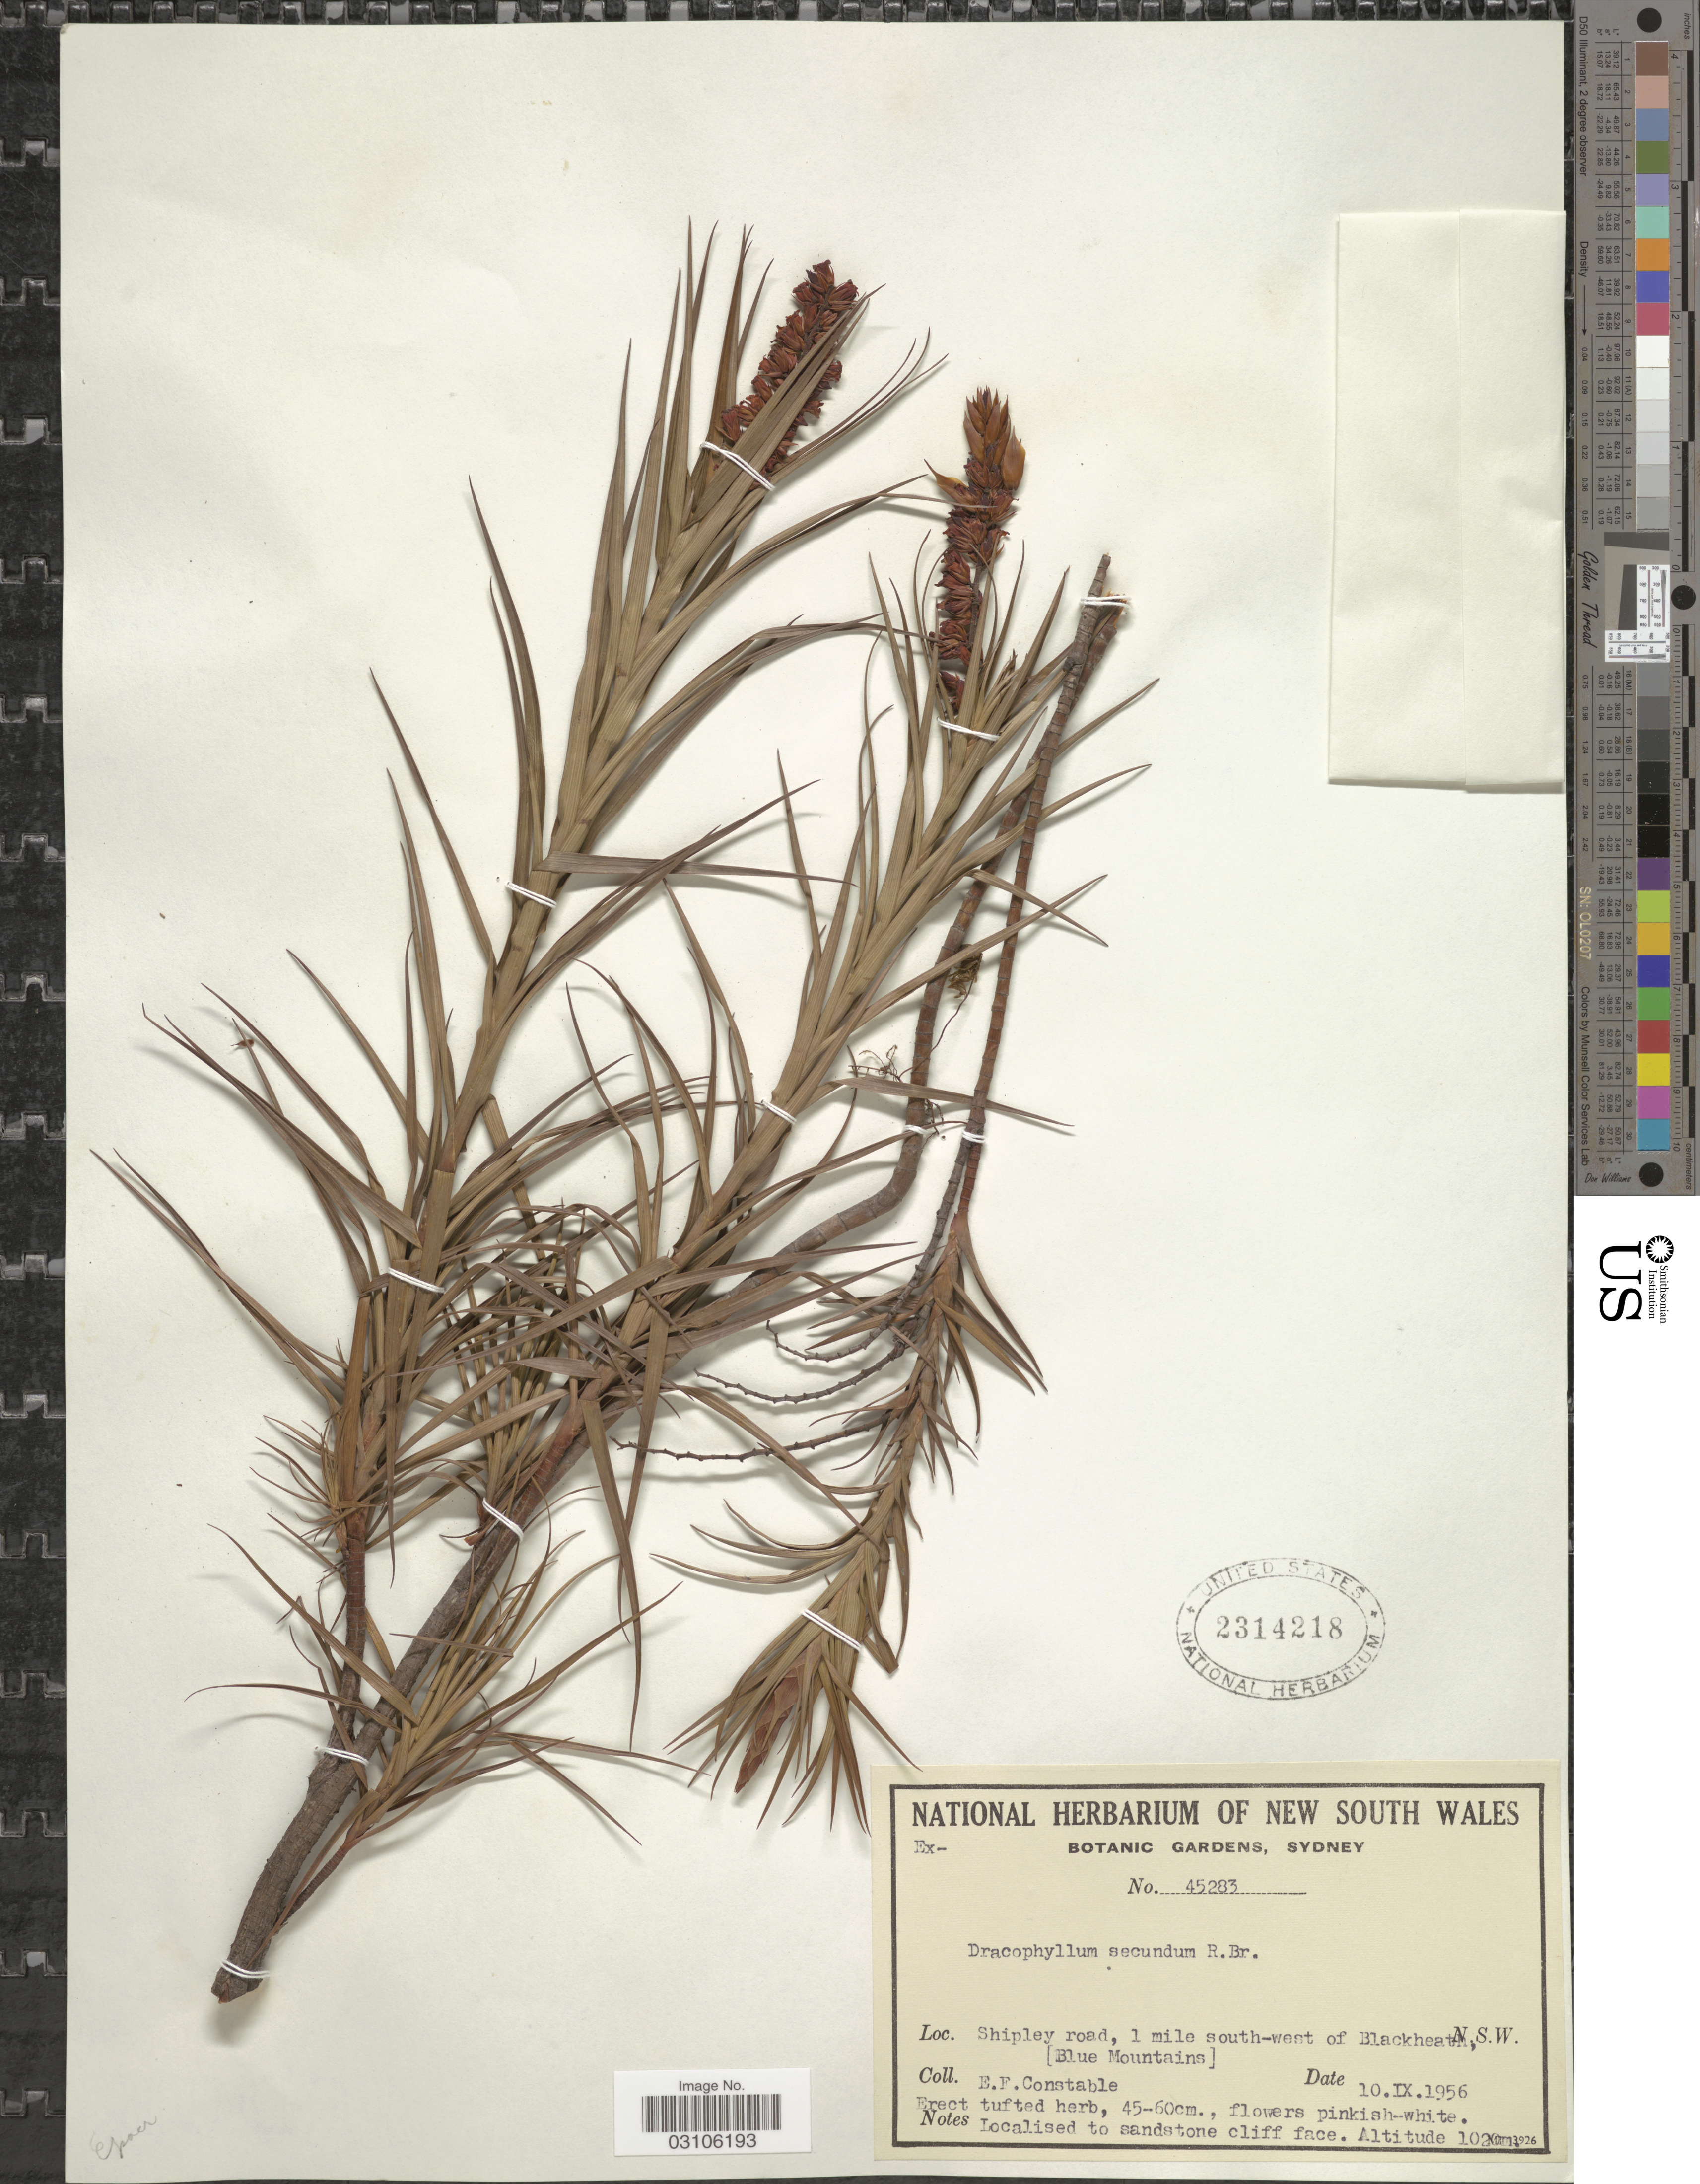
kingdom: Plantae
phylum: Tracheophyta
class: Magnoliopsida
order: Ericales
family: Ericaceae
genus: Dracophyllum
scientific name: Dracophyllum secundum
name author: R. Br.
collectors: E. F. Constable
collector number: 45283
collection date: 1956-09-10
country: Australia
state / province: New South Wales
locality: Shipley road, 1 mile south-west of Blackhead, [Blue Mountains]. N.S.W.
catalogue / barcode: US 2314218